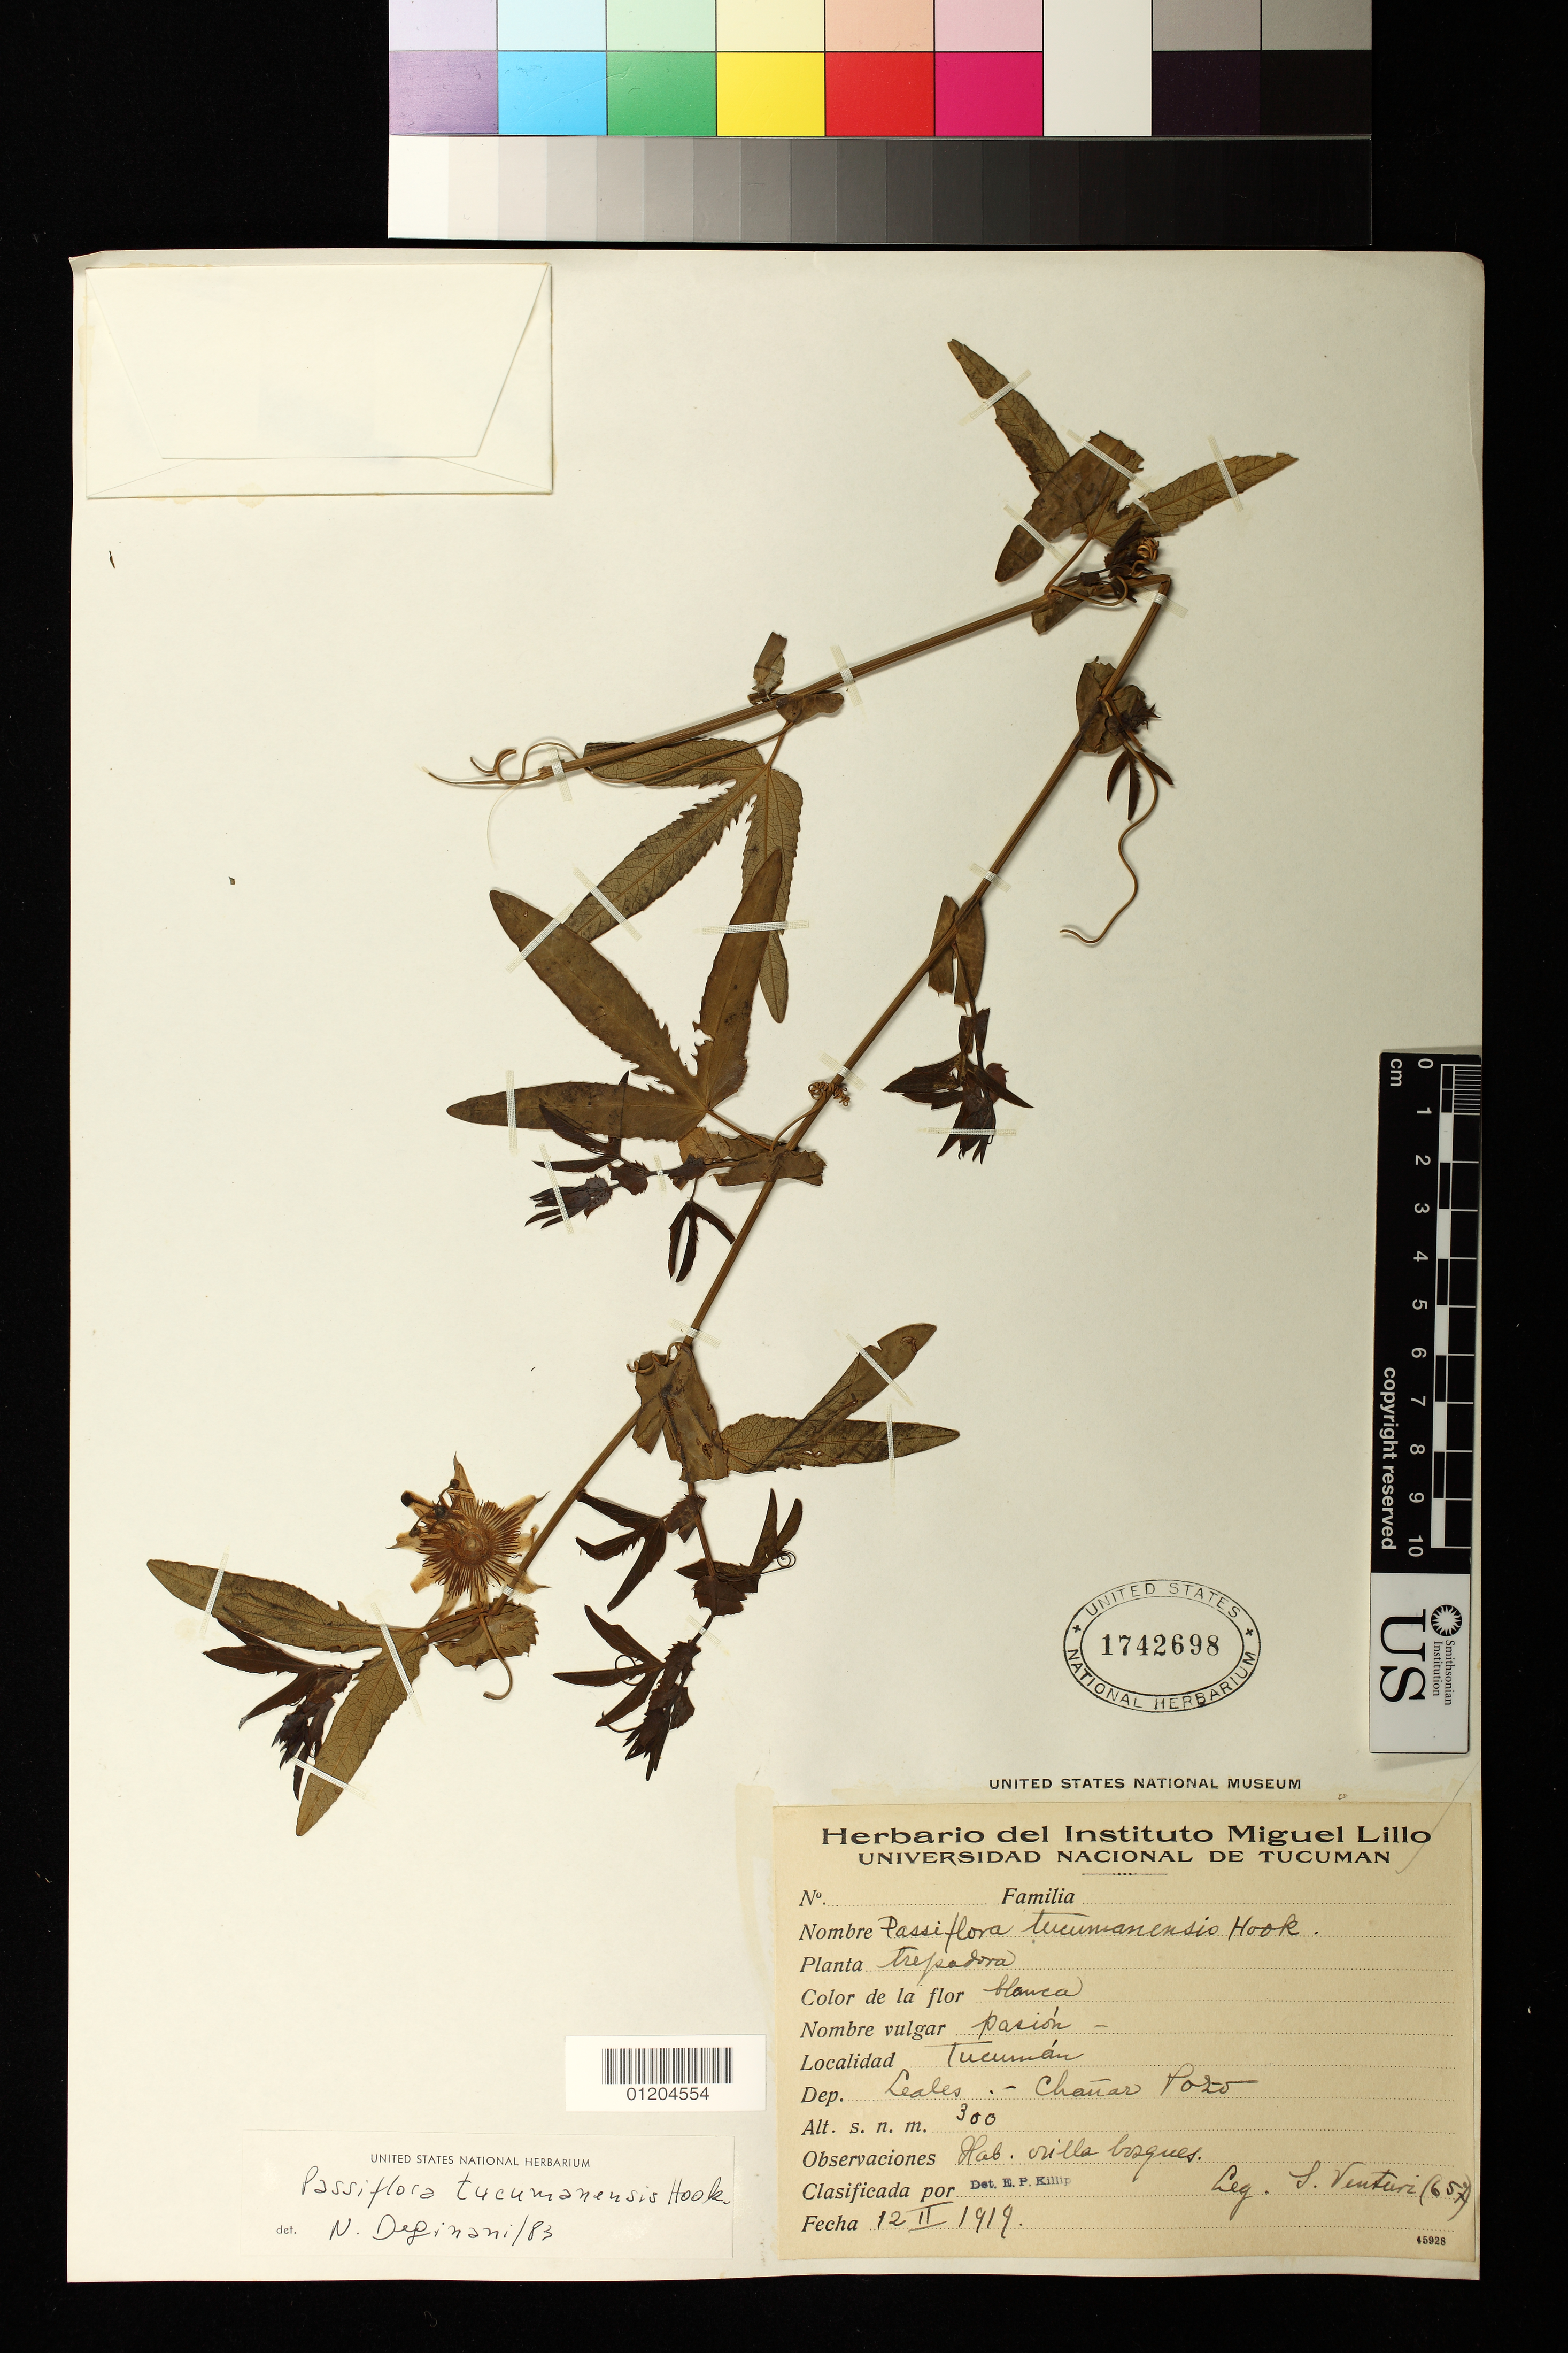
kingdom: Plantae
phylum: Tracheophyta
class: Magnoliopsida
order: Malpighiales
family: Passifloraceae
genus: Passiflora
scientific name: Passiflora tucumanensis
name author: Hook.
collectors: S. Venturi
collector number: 657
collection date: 1919-02-12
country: Argentina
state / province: Tucuman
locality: Leales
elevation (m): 300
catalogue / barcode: US 1742698